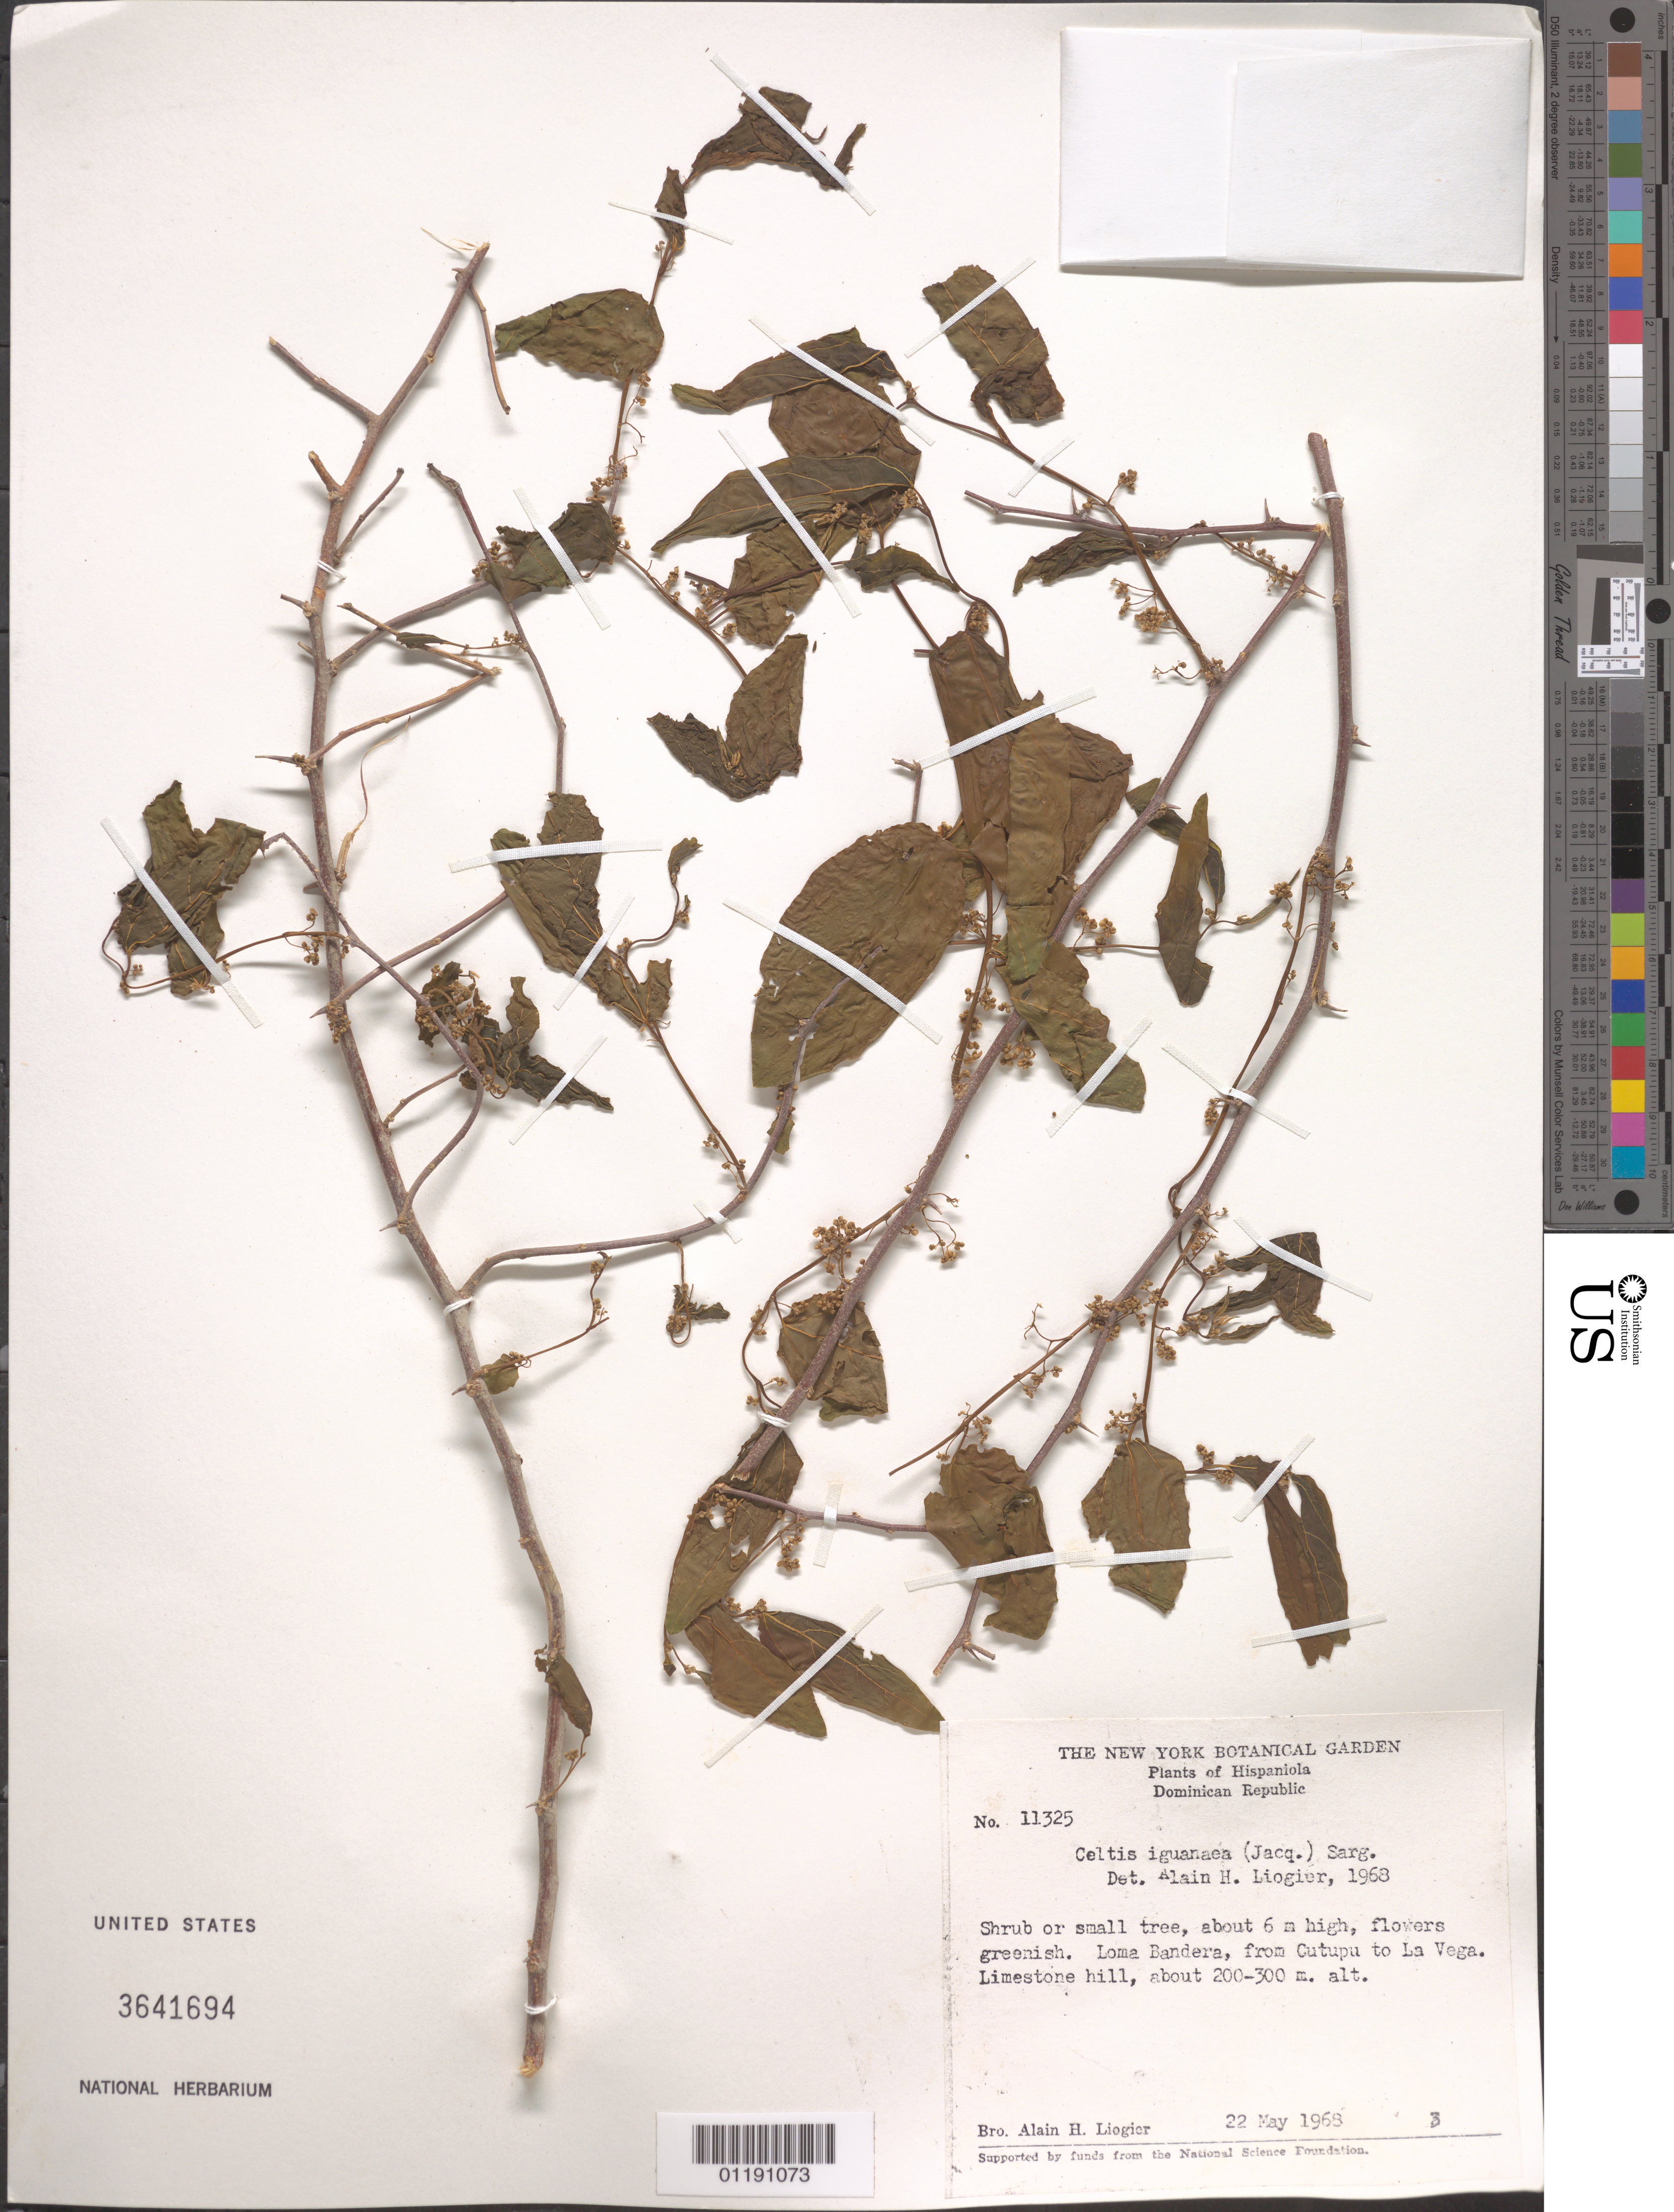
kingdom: Plantae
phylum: Tracheophyta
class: Magnoliopsida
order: Rosales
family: Cannabaceae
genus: Celtis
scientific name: Celtis iguanaea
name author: (Jacq.) Sarg.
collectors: A. H. Liogier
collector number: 11325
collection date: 1968-05-22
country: Dominican Republic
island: Hispaniola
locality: Loma Bandera, from Cutupu to La Vega. Limestone hill.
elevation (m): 200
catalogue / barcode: US 3641694